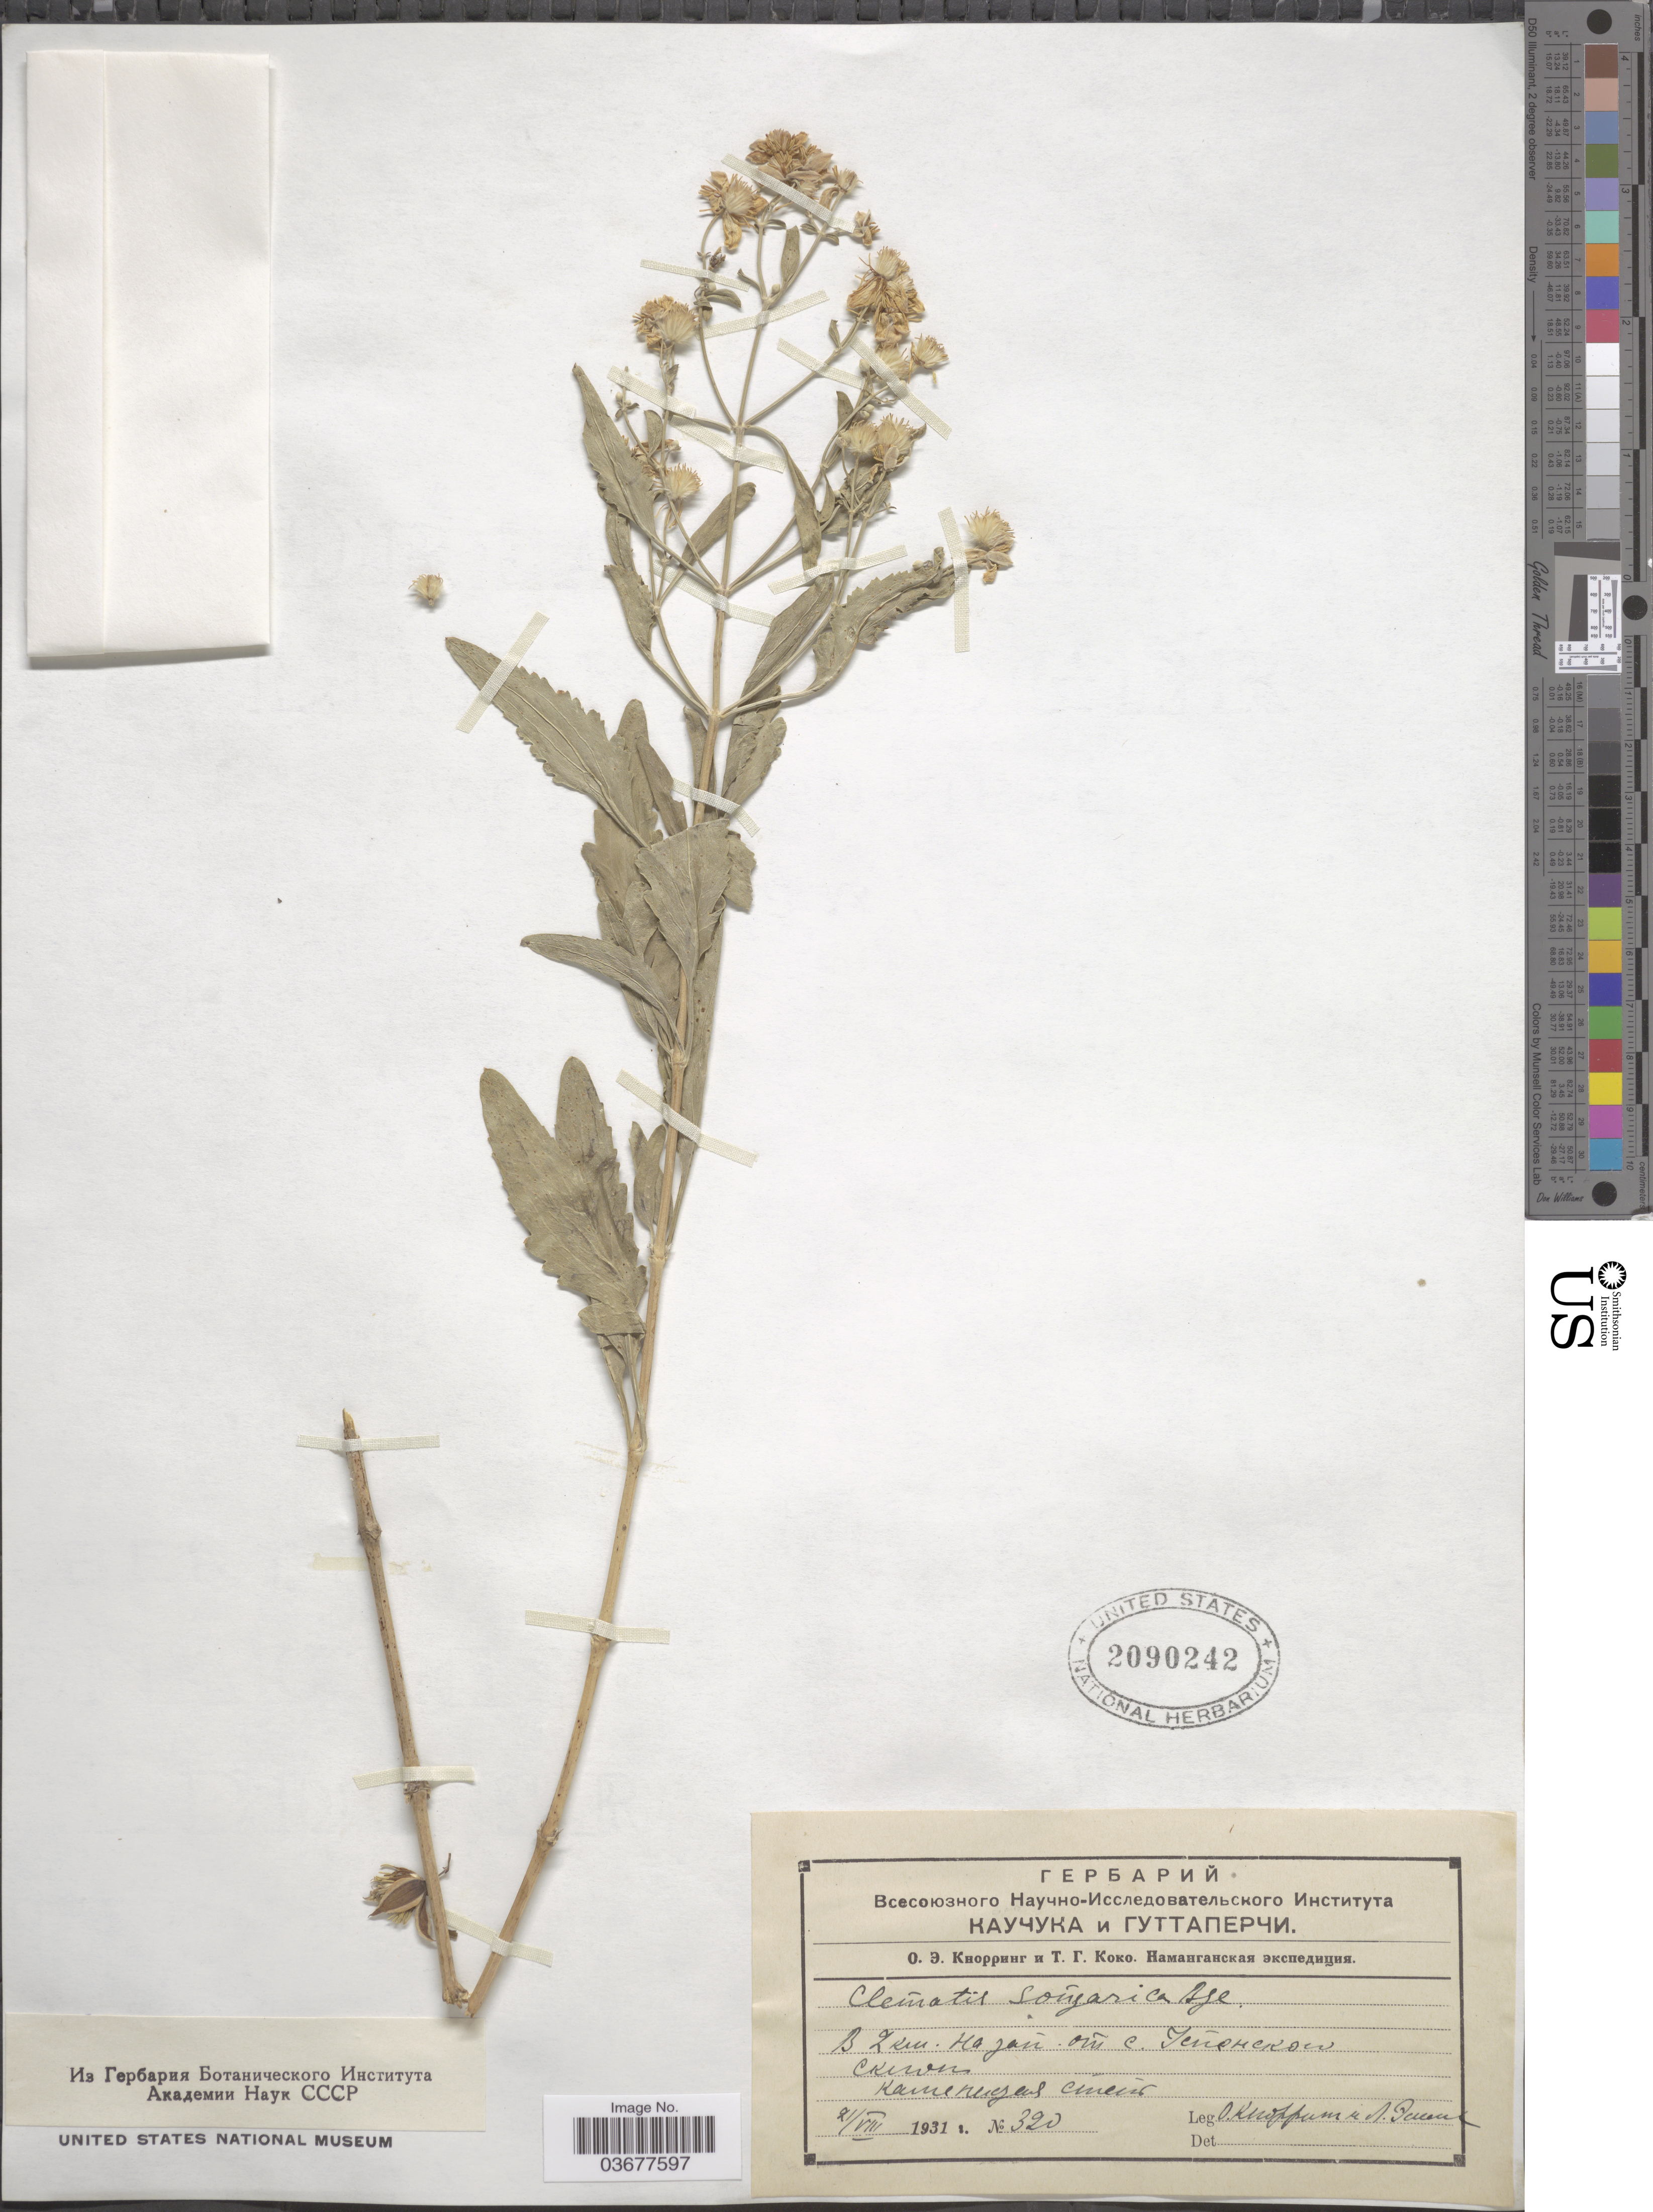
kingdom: Plantae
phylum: Tracheophyta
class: Magnoliopsida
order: Ranunculales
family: Ranunculaceae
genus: Clematis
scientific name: Clematis songarica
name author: Siev. & Steud.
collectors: O. Knorring & L. Emm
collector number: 320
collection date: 1931-08-21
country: Uzbekistan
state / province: Namangan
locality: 2 km W from village Uspenskoe.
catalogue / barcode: US 2090242